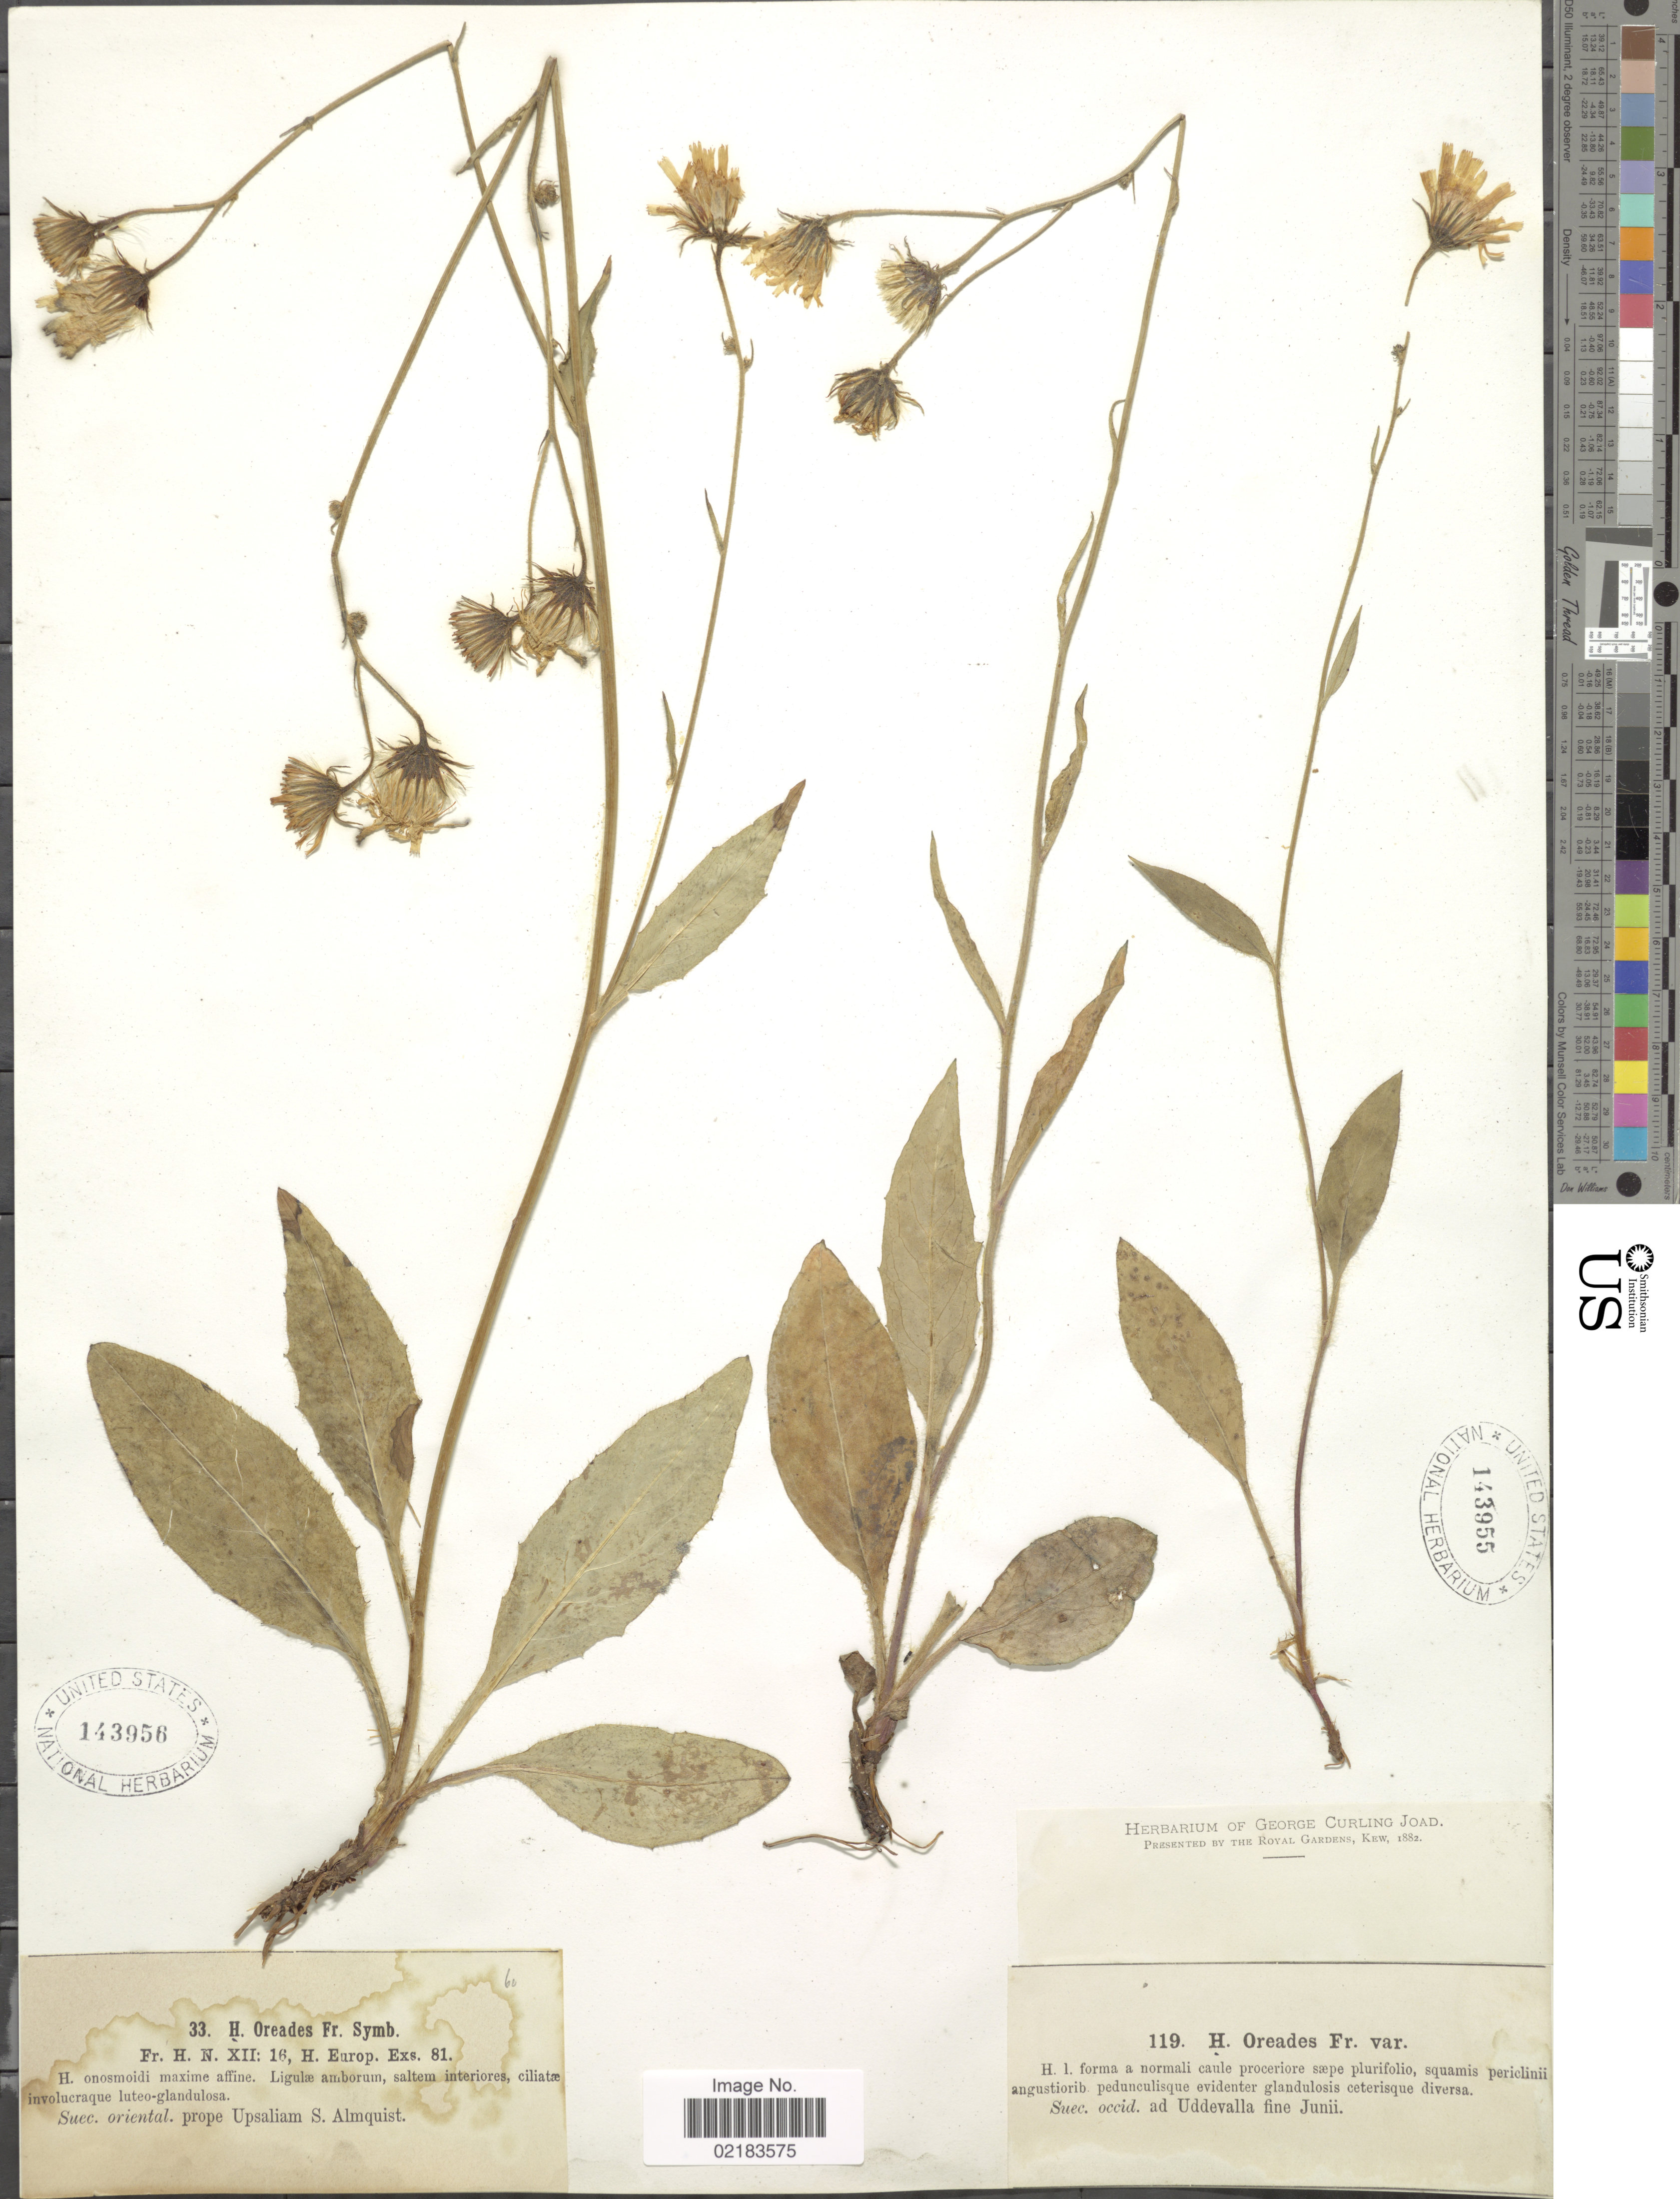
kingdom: Plantae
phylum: Tracheophyta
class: Magnoliopsida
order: Asterales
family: Asteraceae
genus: Hieracium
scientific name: Hieracium oreades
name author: Fr.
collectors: ex herb. George Curling Joad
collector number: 119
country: Sweden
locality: Suec. occid. ad Uddevalla fine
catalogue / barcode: US 143955